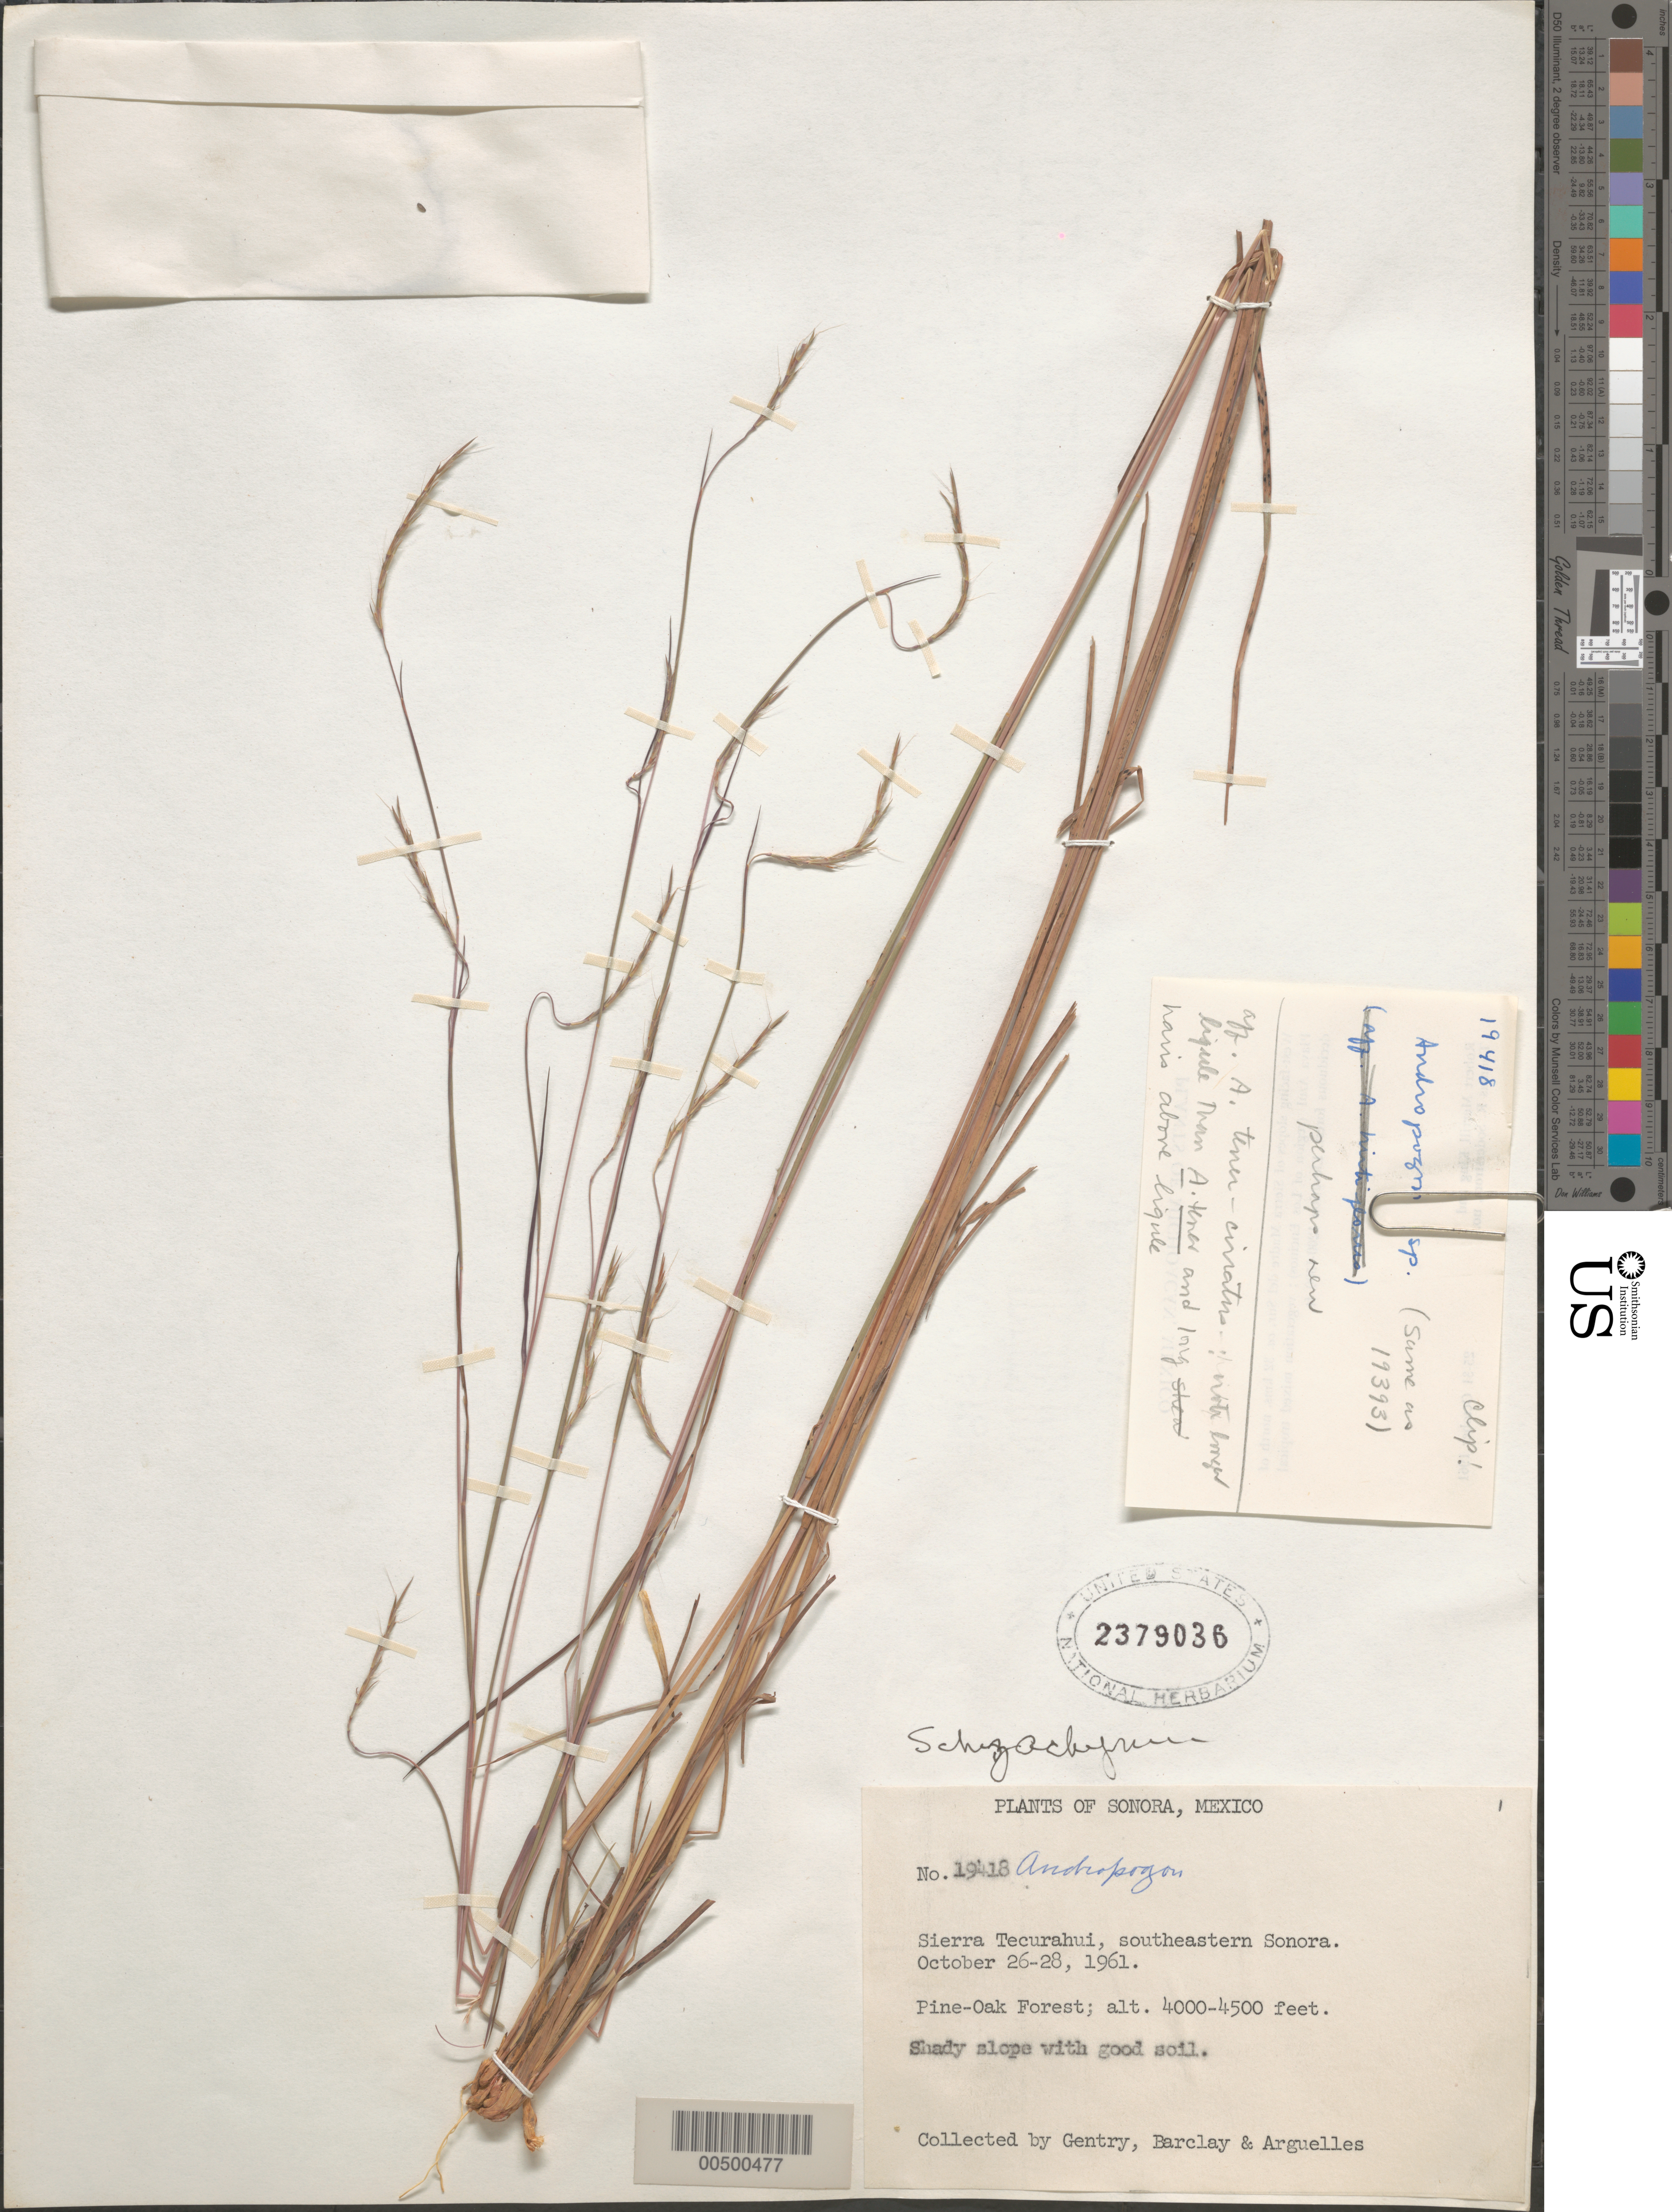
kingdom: Plantae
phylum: Tracheophyta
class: Liliopsida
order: Poales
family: Poaceae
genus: Schizachyrium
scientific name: Schizachyrium sp.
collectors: Gentry, --, A. S. Barclay & J. Arguelles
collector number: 19418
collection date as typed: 26 Oct 1961 to 28 Oct 1961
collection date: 1961-10-26/1961-10-28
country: Mexico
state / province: Sonora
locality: Sierra Tecurahui, SE Sonora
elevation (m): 1219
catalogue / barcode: US 2379036